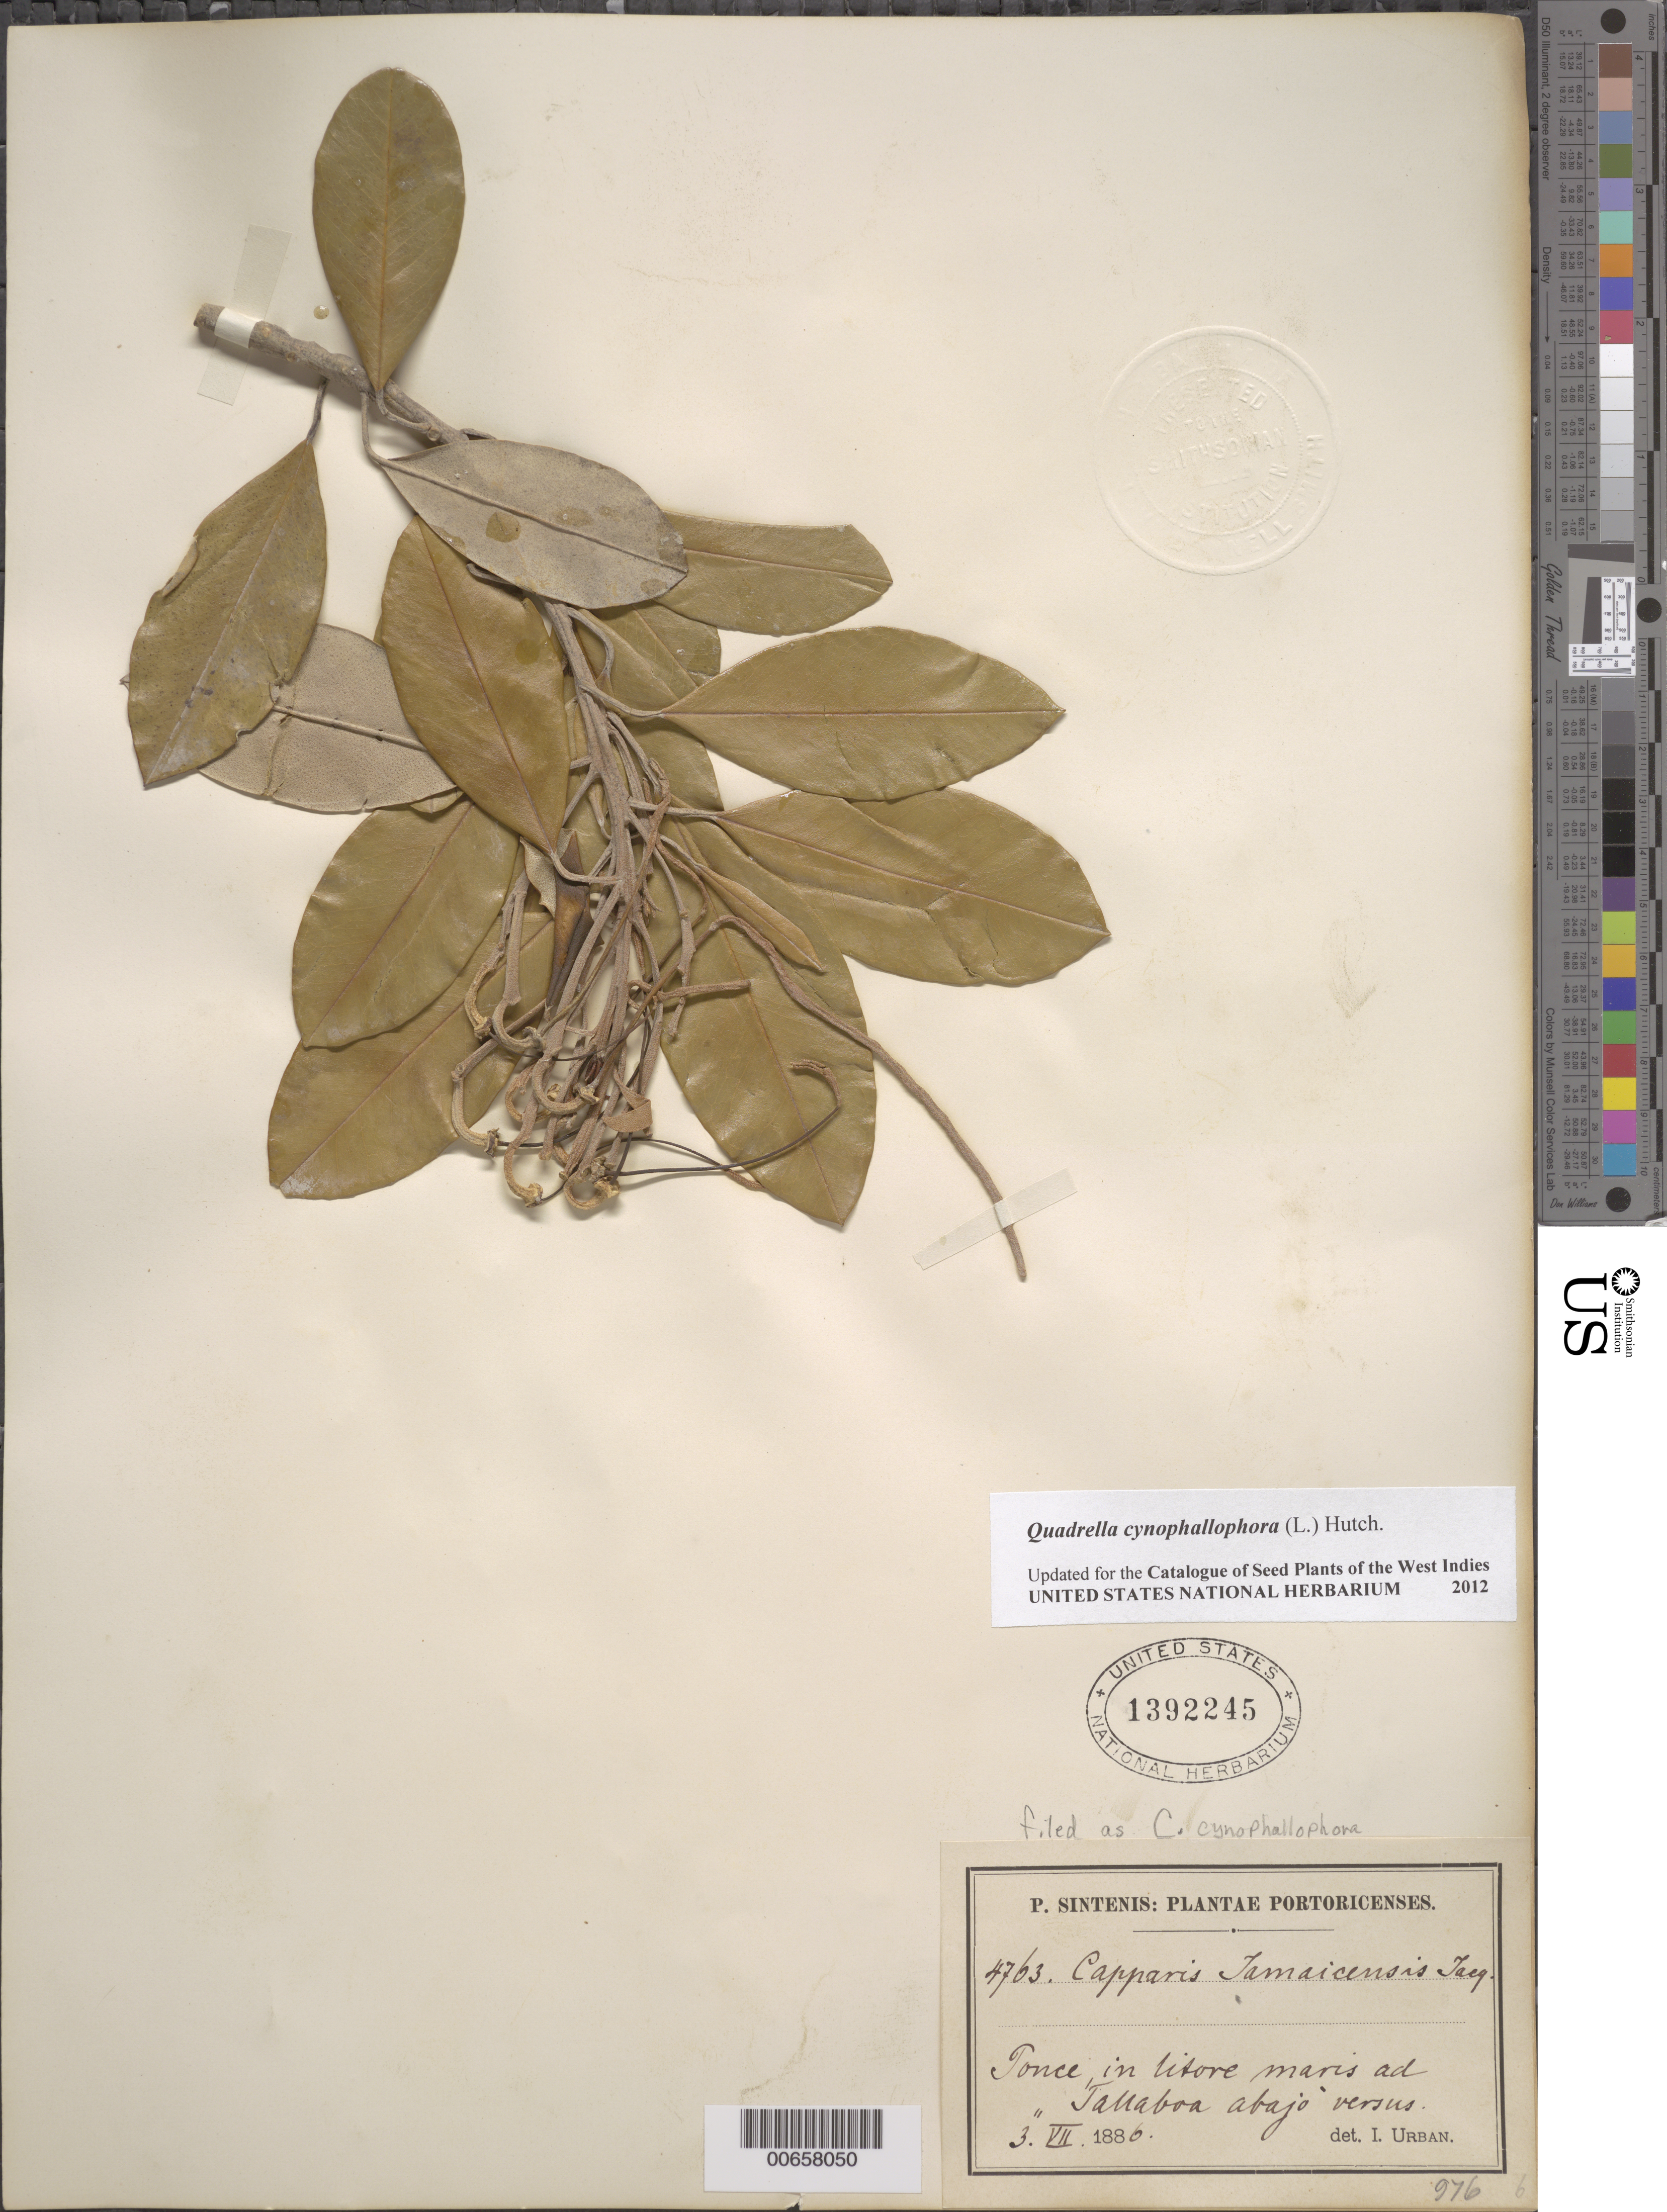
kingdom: Plantae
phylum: Tracheophyta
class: Magnoliopsida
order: Brassicales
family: Capparaceae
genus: Capparis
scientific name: Capparis jamaicensis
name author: Jacq.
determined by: Urban, Ignatz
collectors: P. Sintenis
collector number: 4763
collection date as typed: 03 Jul 1886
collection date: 1886-07-03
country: Puerto Rico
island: Greater Antilles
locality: Ponce in litore maris ad Tallaboa abajo versus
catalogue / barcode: US 1392245